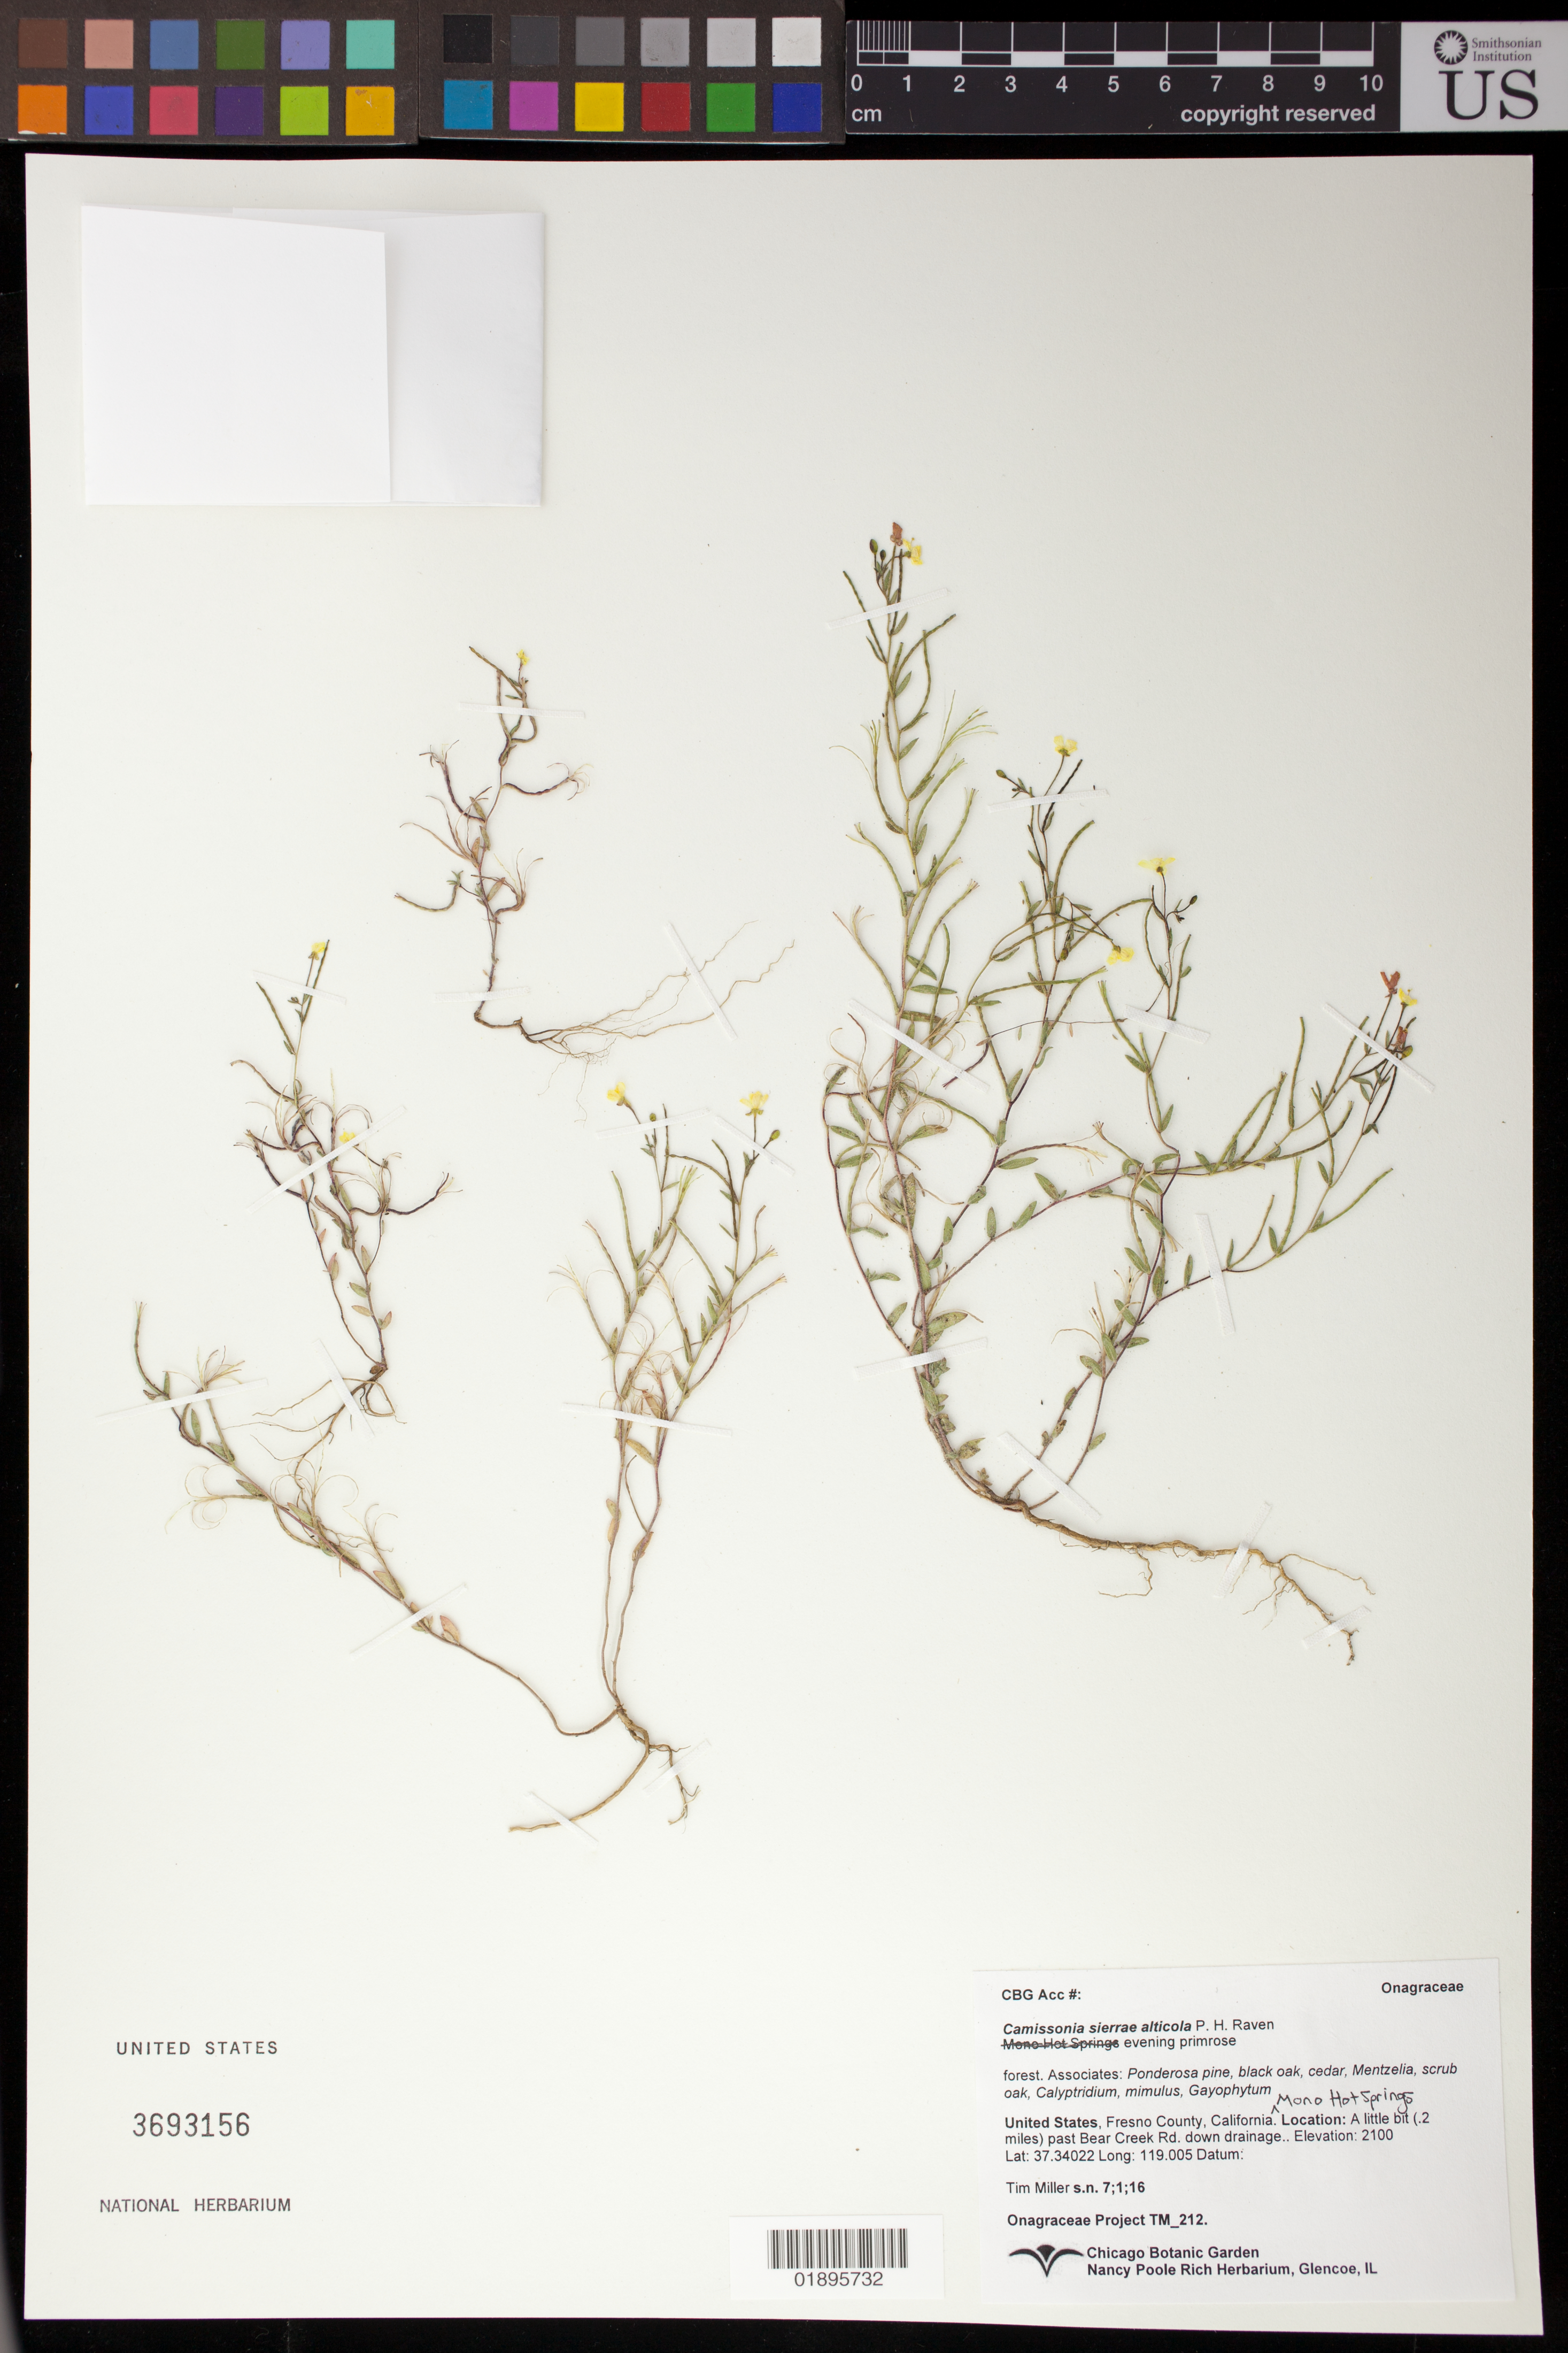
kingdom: Plantae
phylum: Tracheophyta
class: Magnoliopsida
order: Myrtales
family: Onagraceae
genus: Camissonia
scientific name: Camissonia sierrae subsp. alticola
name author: P.H. Raven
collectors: T. Miller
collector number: TM 212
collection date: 2016-07-01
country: United States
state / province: California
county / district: Fresno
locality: Mono Hot Springs, a little bit (.2 miles) past Bear Creek Rd. down drainage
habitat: forest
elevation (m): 2100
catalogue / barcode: US 3693156